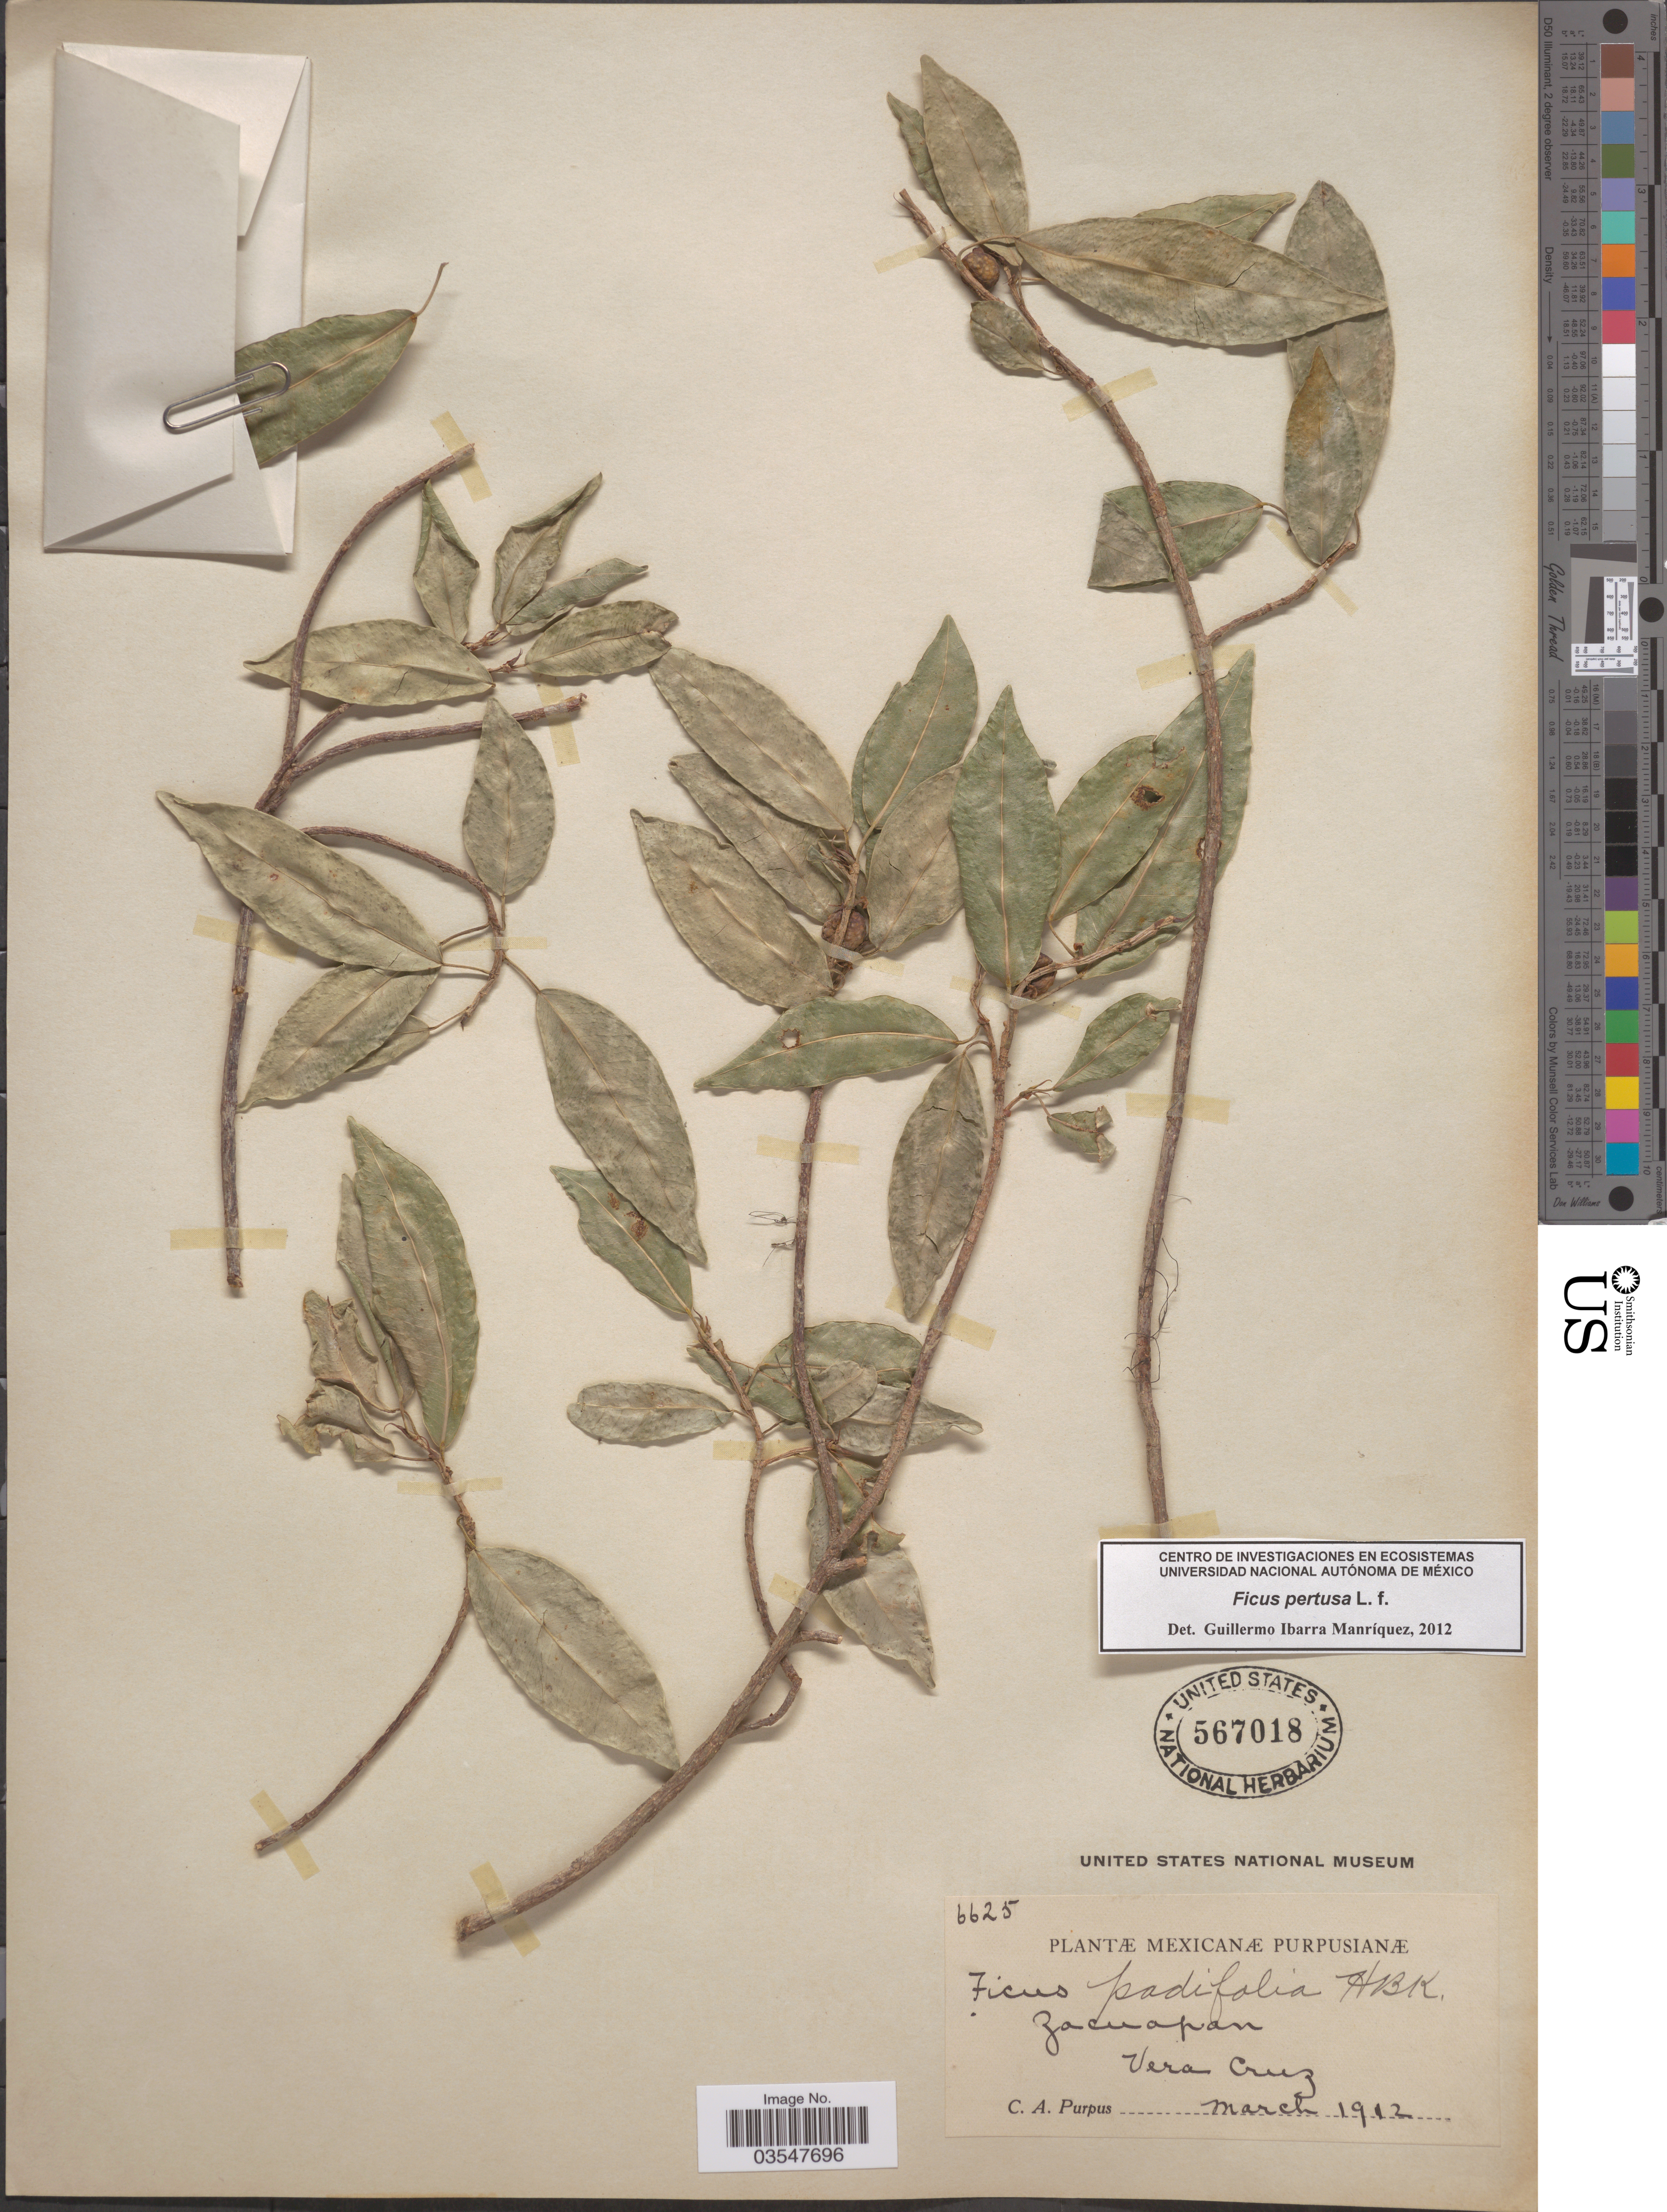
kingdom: Plantae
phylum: Tracheophyta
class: Magnoliopsida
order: Rosales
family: Moraceae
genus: Ficus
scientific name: Ficus padifolia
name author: Kunth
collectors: C. A. Purpus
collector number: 6625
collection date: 1912-03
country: Mexico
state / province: Veracruz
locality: Zacuapan, Vera Cruz.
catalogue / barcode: US 567018